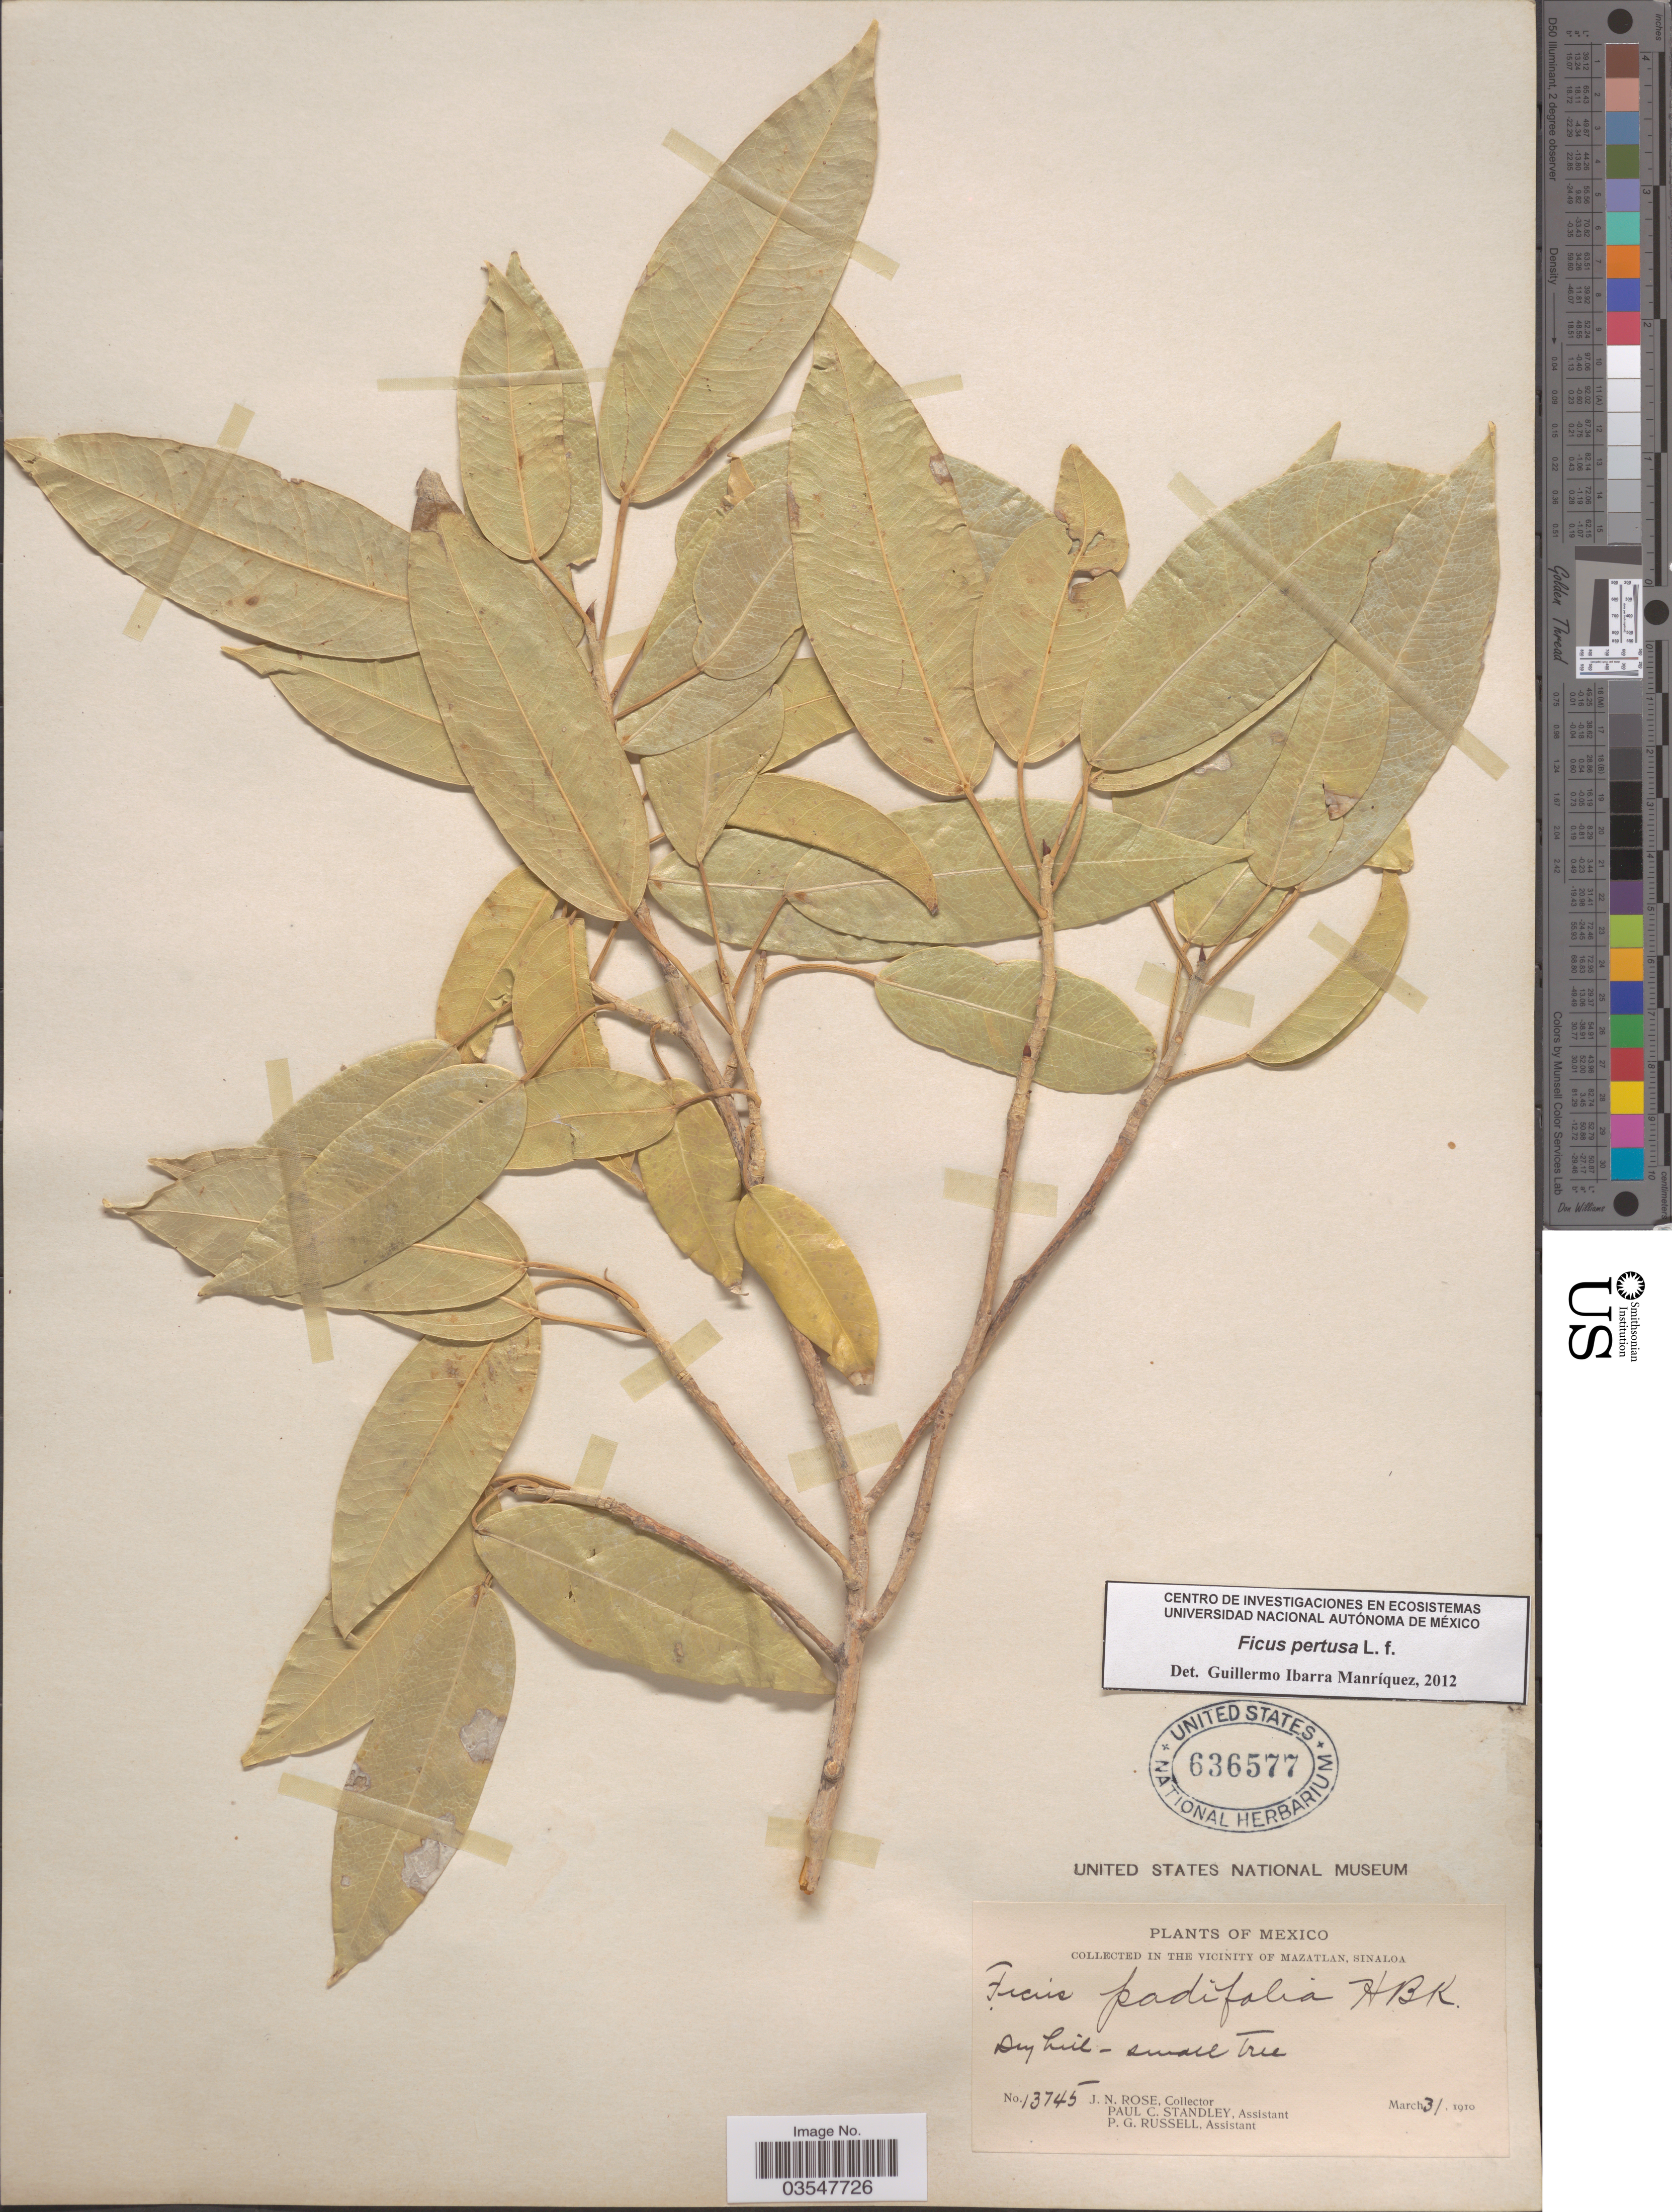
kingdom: Plantae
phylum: Tracheophyta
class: Magnoliopsida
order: Rosales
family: Moraceae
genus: Ficus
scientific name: Ficus pertusa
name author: L. f.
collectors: J. N. Rose, P. C. Standley & P. G. Russell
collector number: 13745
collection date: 1910-03-31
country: Mexico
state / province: Sinaloa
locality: In the vicinity of Mazatlan.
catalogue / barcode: US 636577